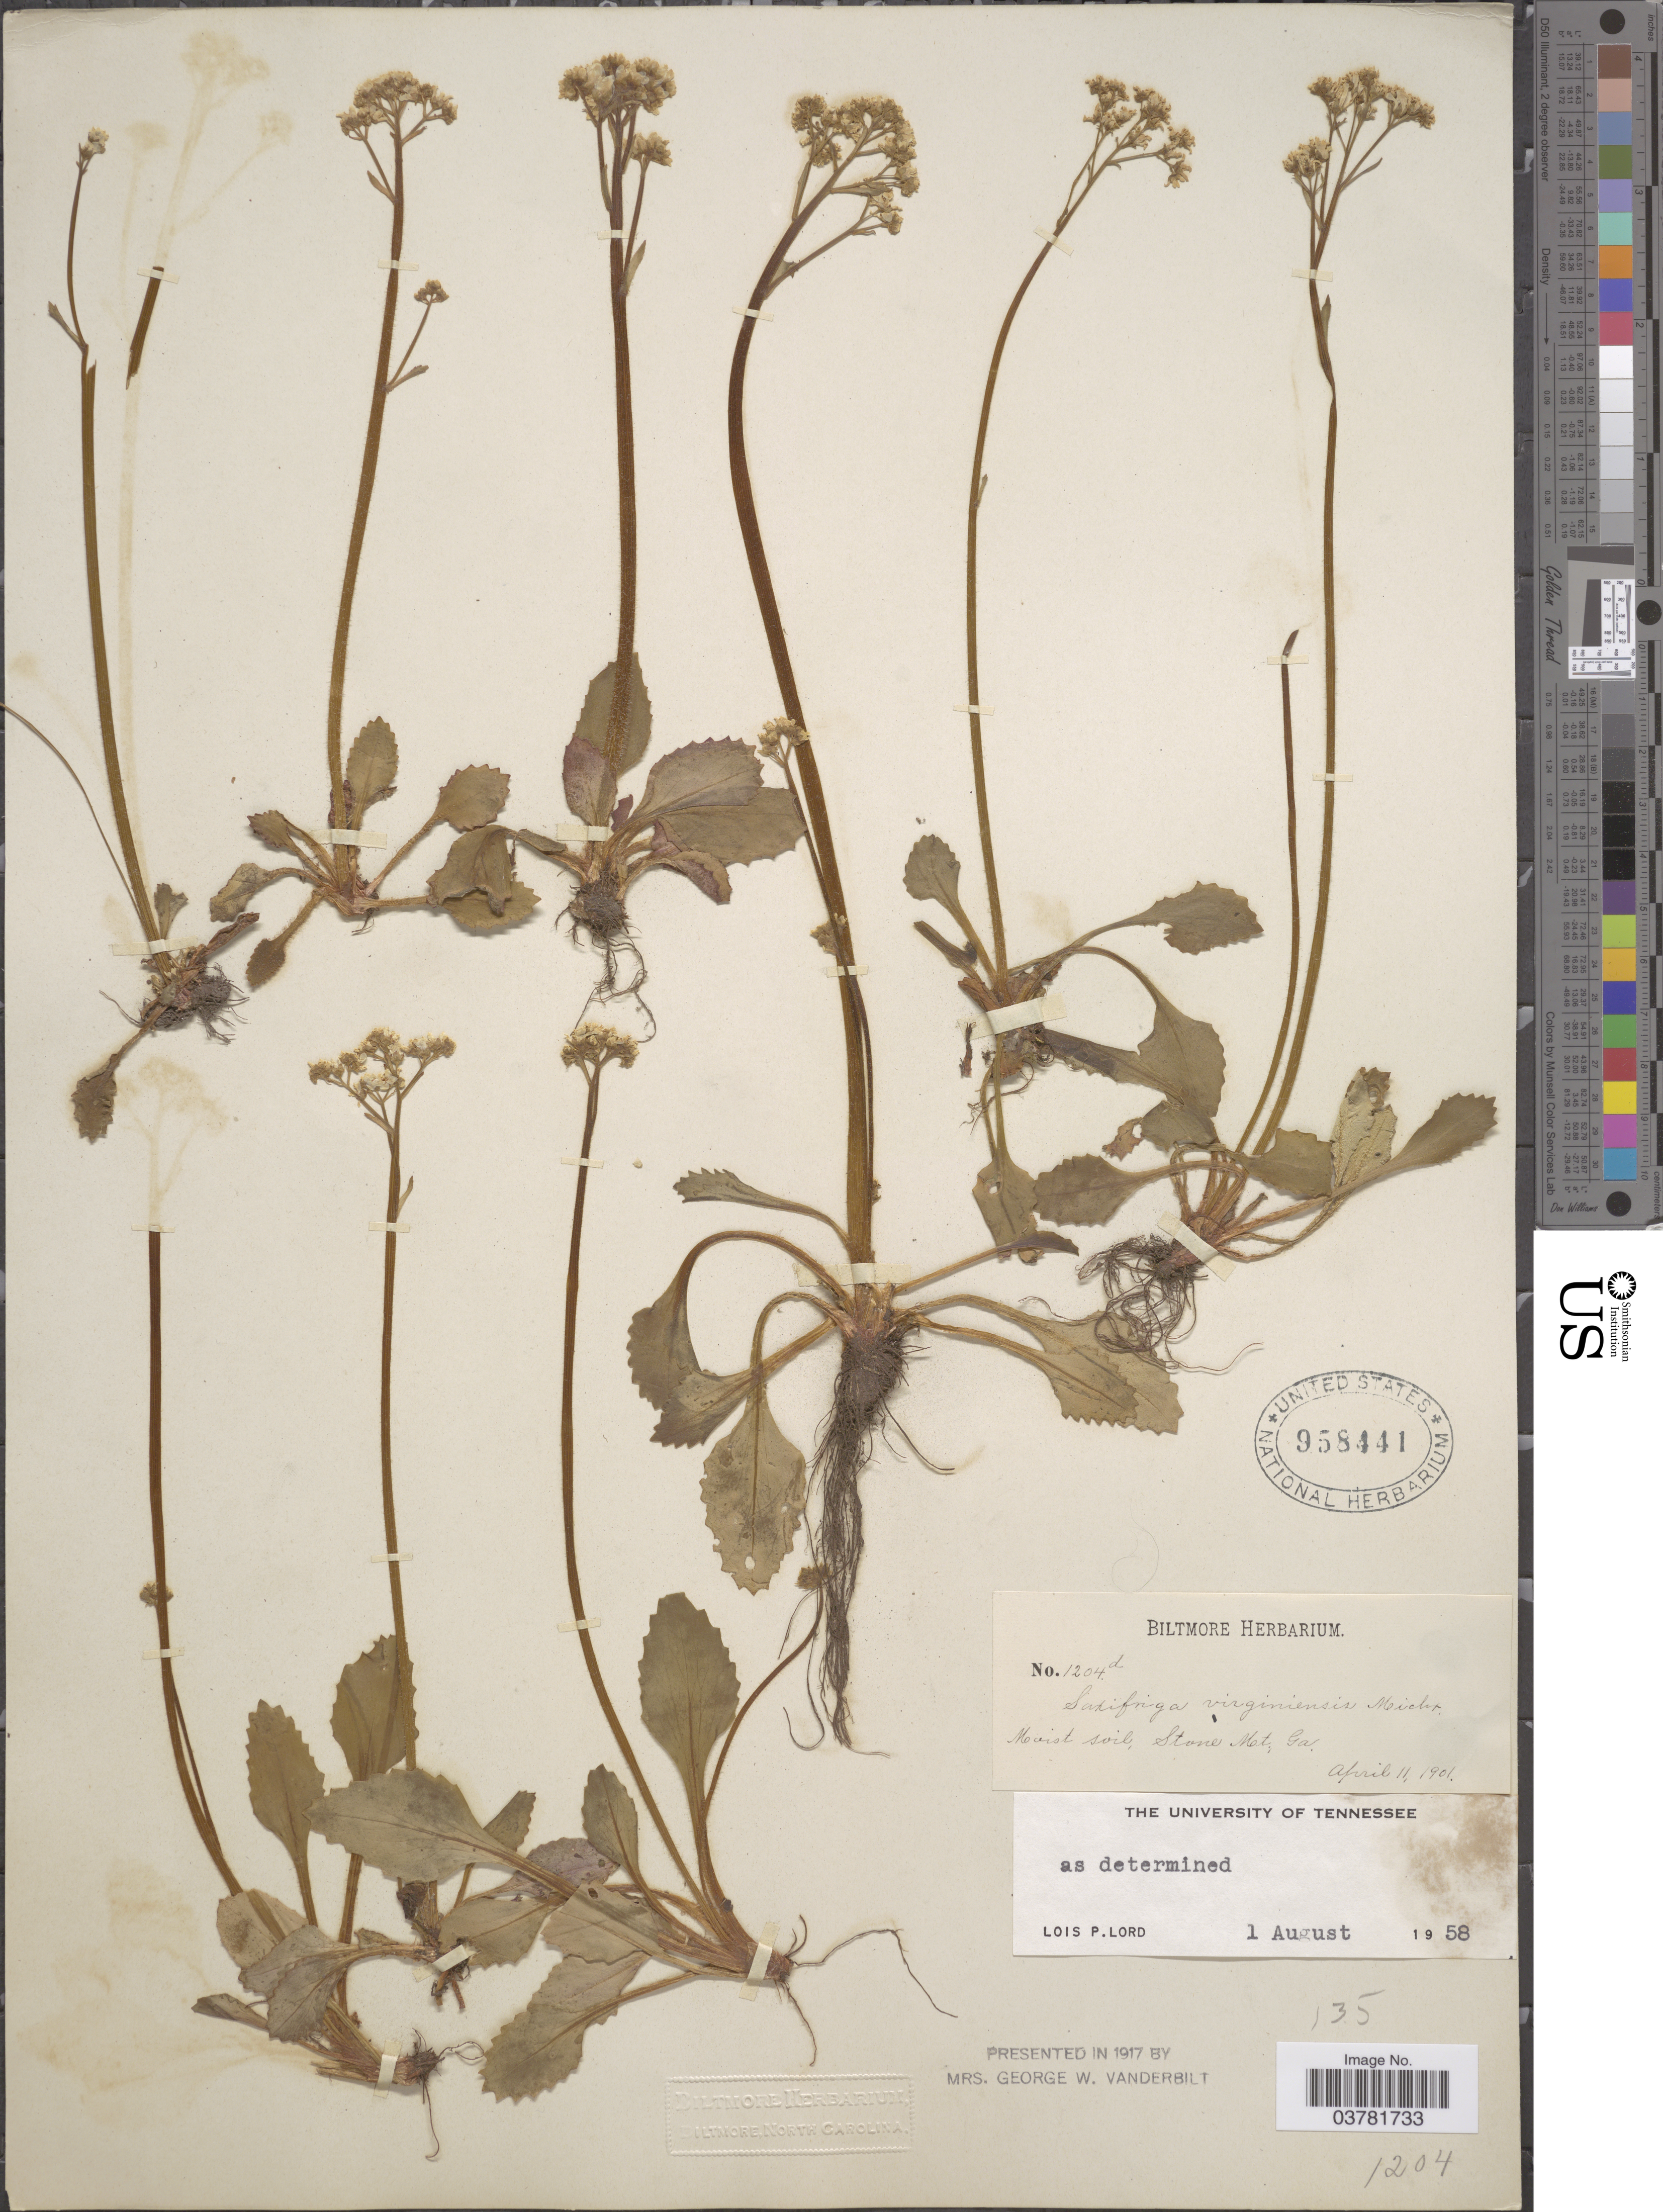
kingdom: Plantae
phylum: Tracheophyta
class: Magnoliopsida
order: Saxifragales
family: Saxifragaceae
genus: Micranthes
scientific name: Micranthes virginiensis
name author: (Michx.) Small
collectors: ex herb. Biltmore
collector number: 1204d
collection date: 1901-04-11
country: United States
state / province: Georgia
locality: Moist soil, Stone Mt.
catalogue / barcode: US 958441